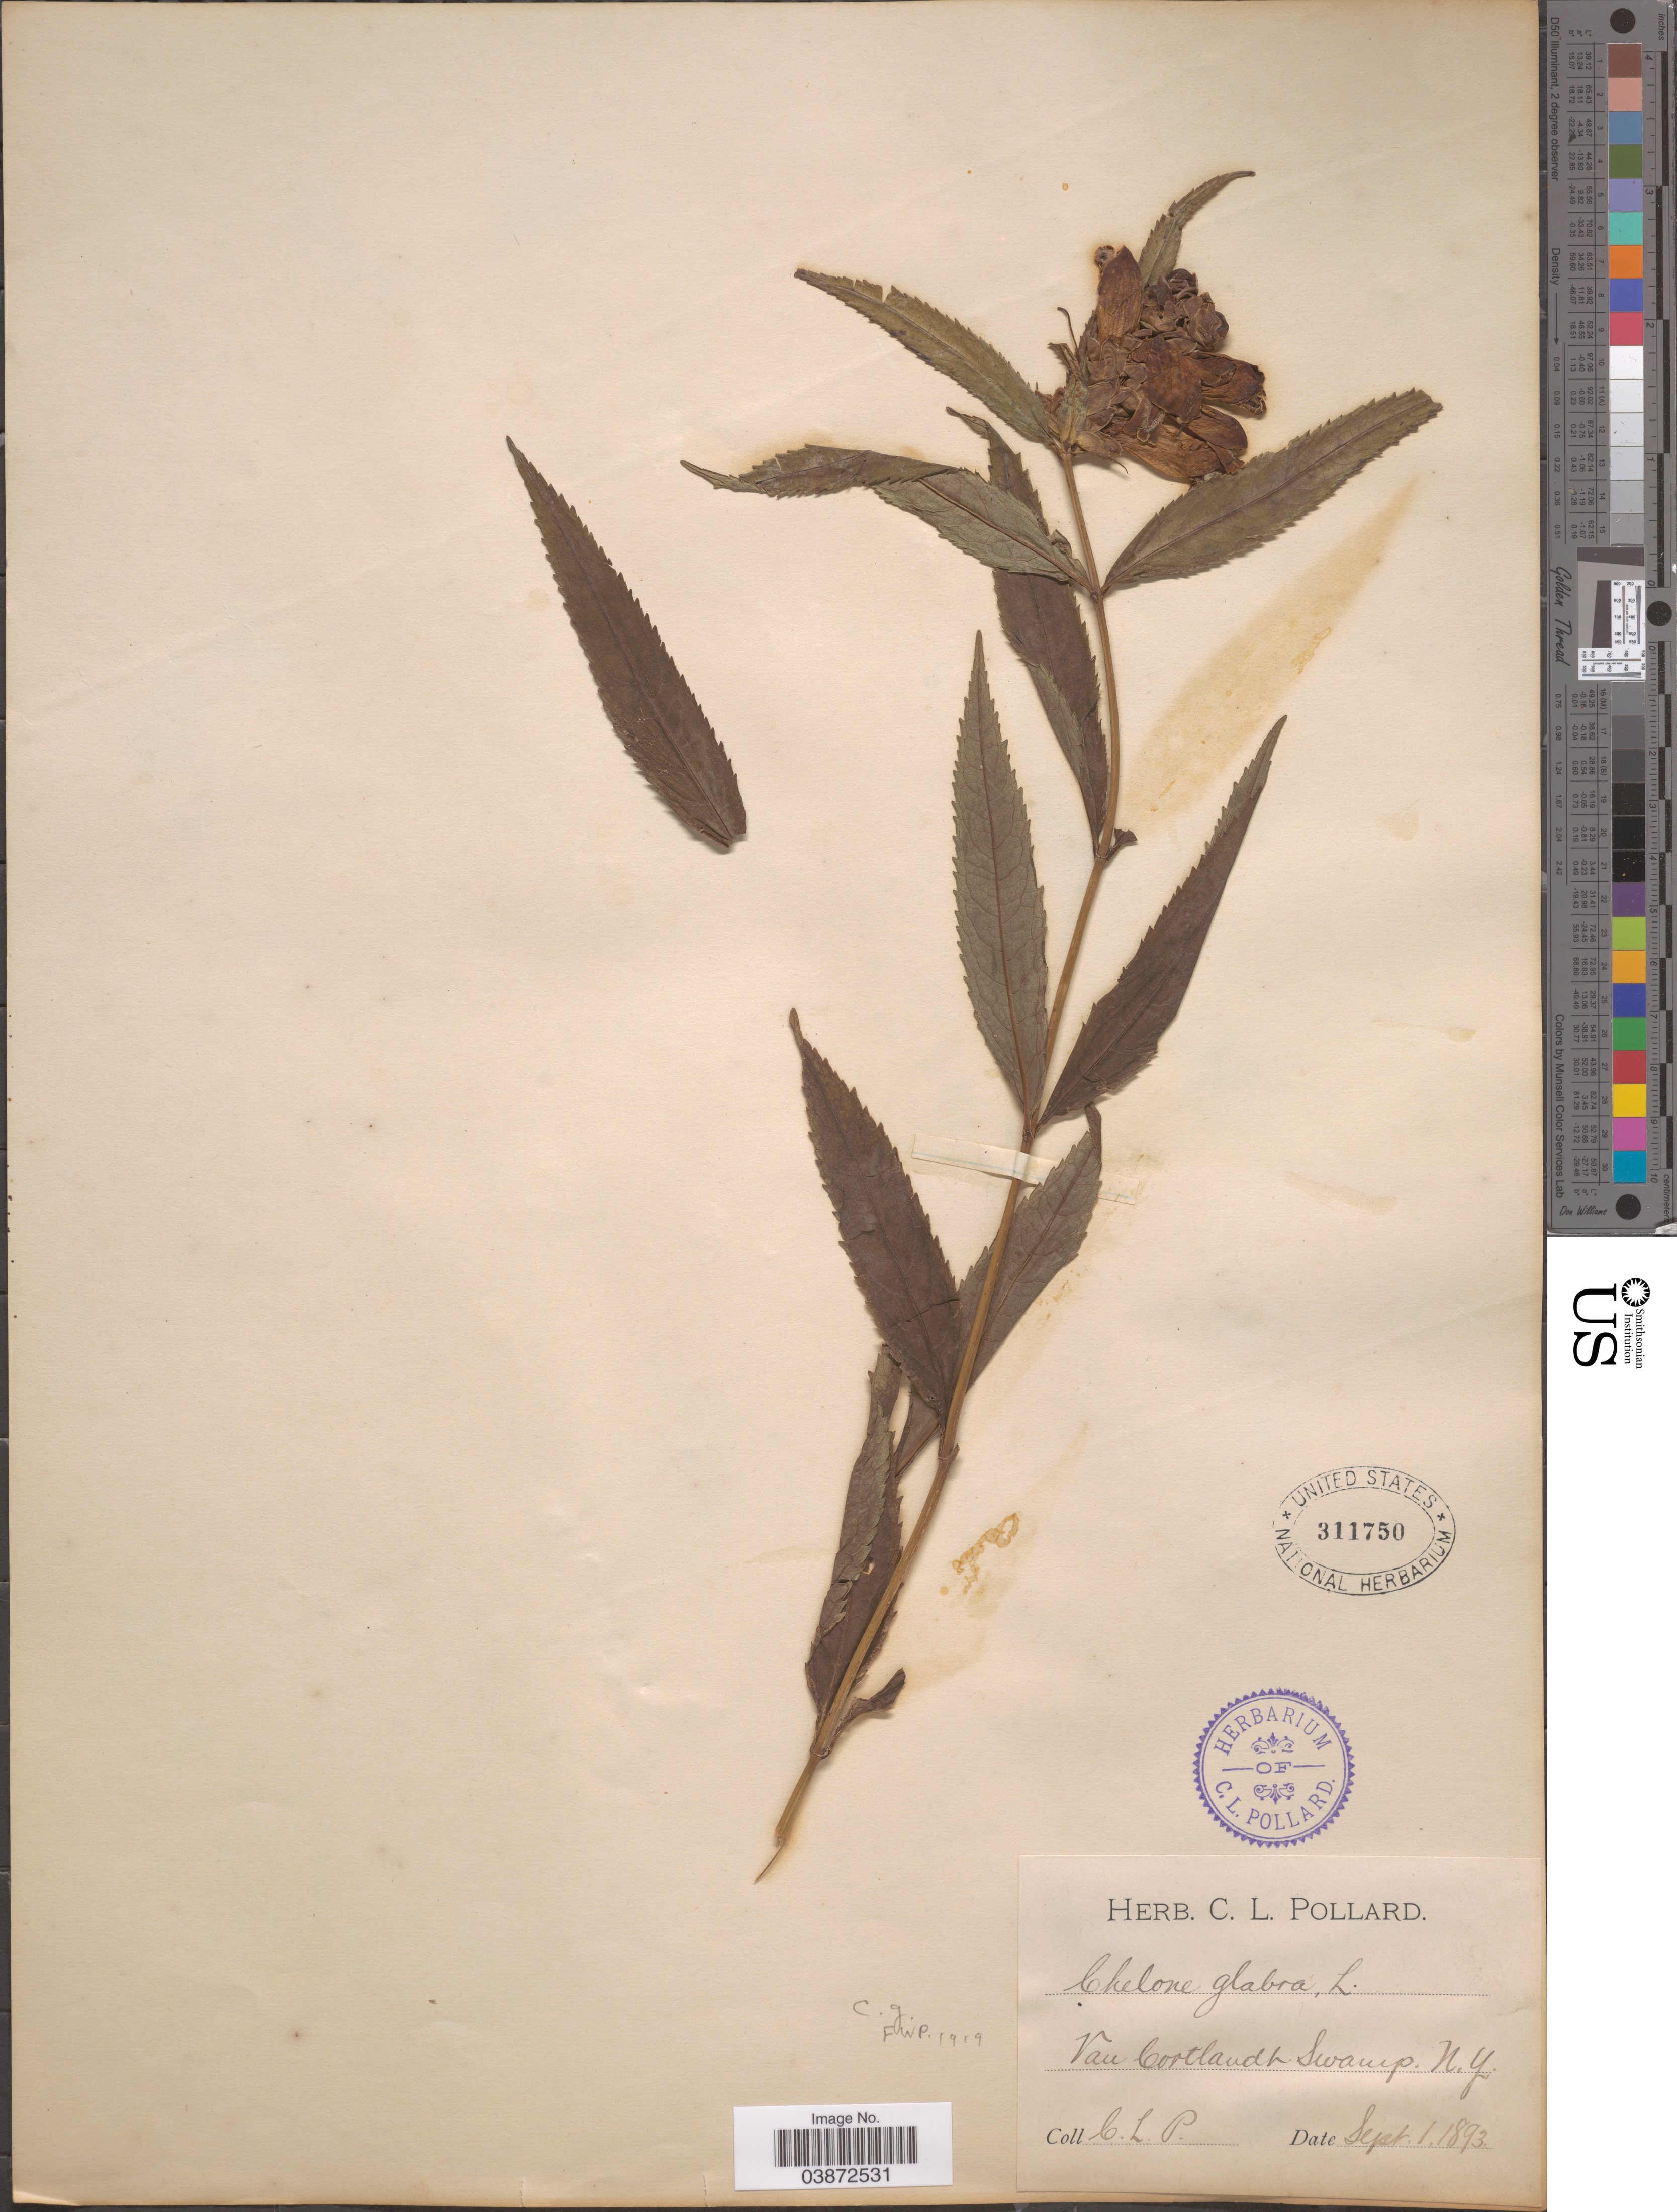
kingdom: Plantae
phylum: Tracheophyta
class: Magnoliopsida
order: Lamiales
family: Plantaginaceae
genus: Chelone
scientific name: Chelone glabra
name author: L.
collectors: C. L. Pollard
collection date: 1893-09-01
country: United States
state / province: New York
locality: Van Cortlandt Swamp.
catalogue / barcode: US 311750